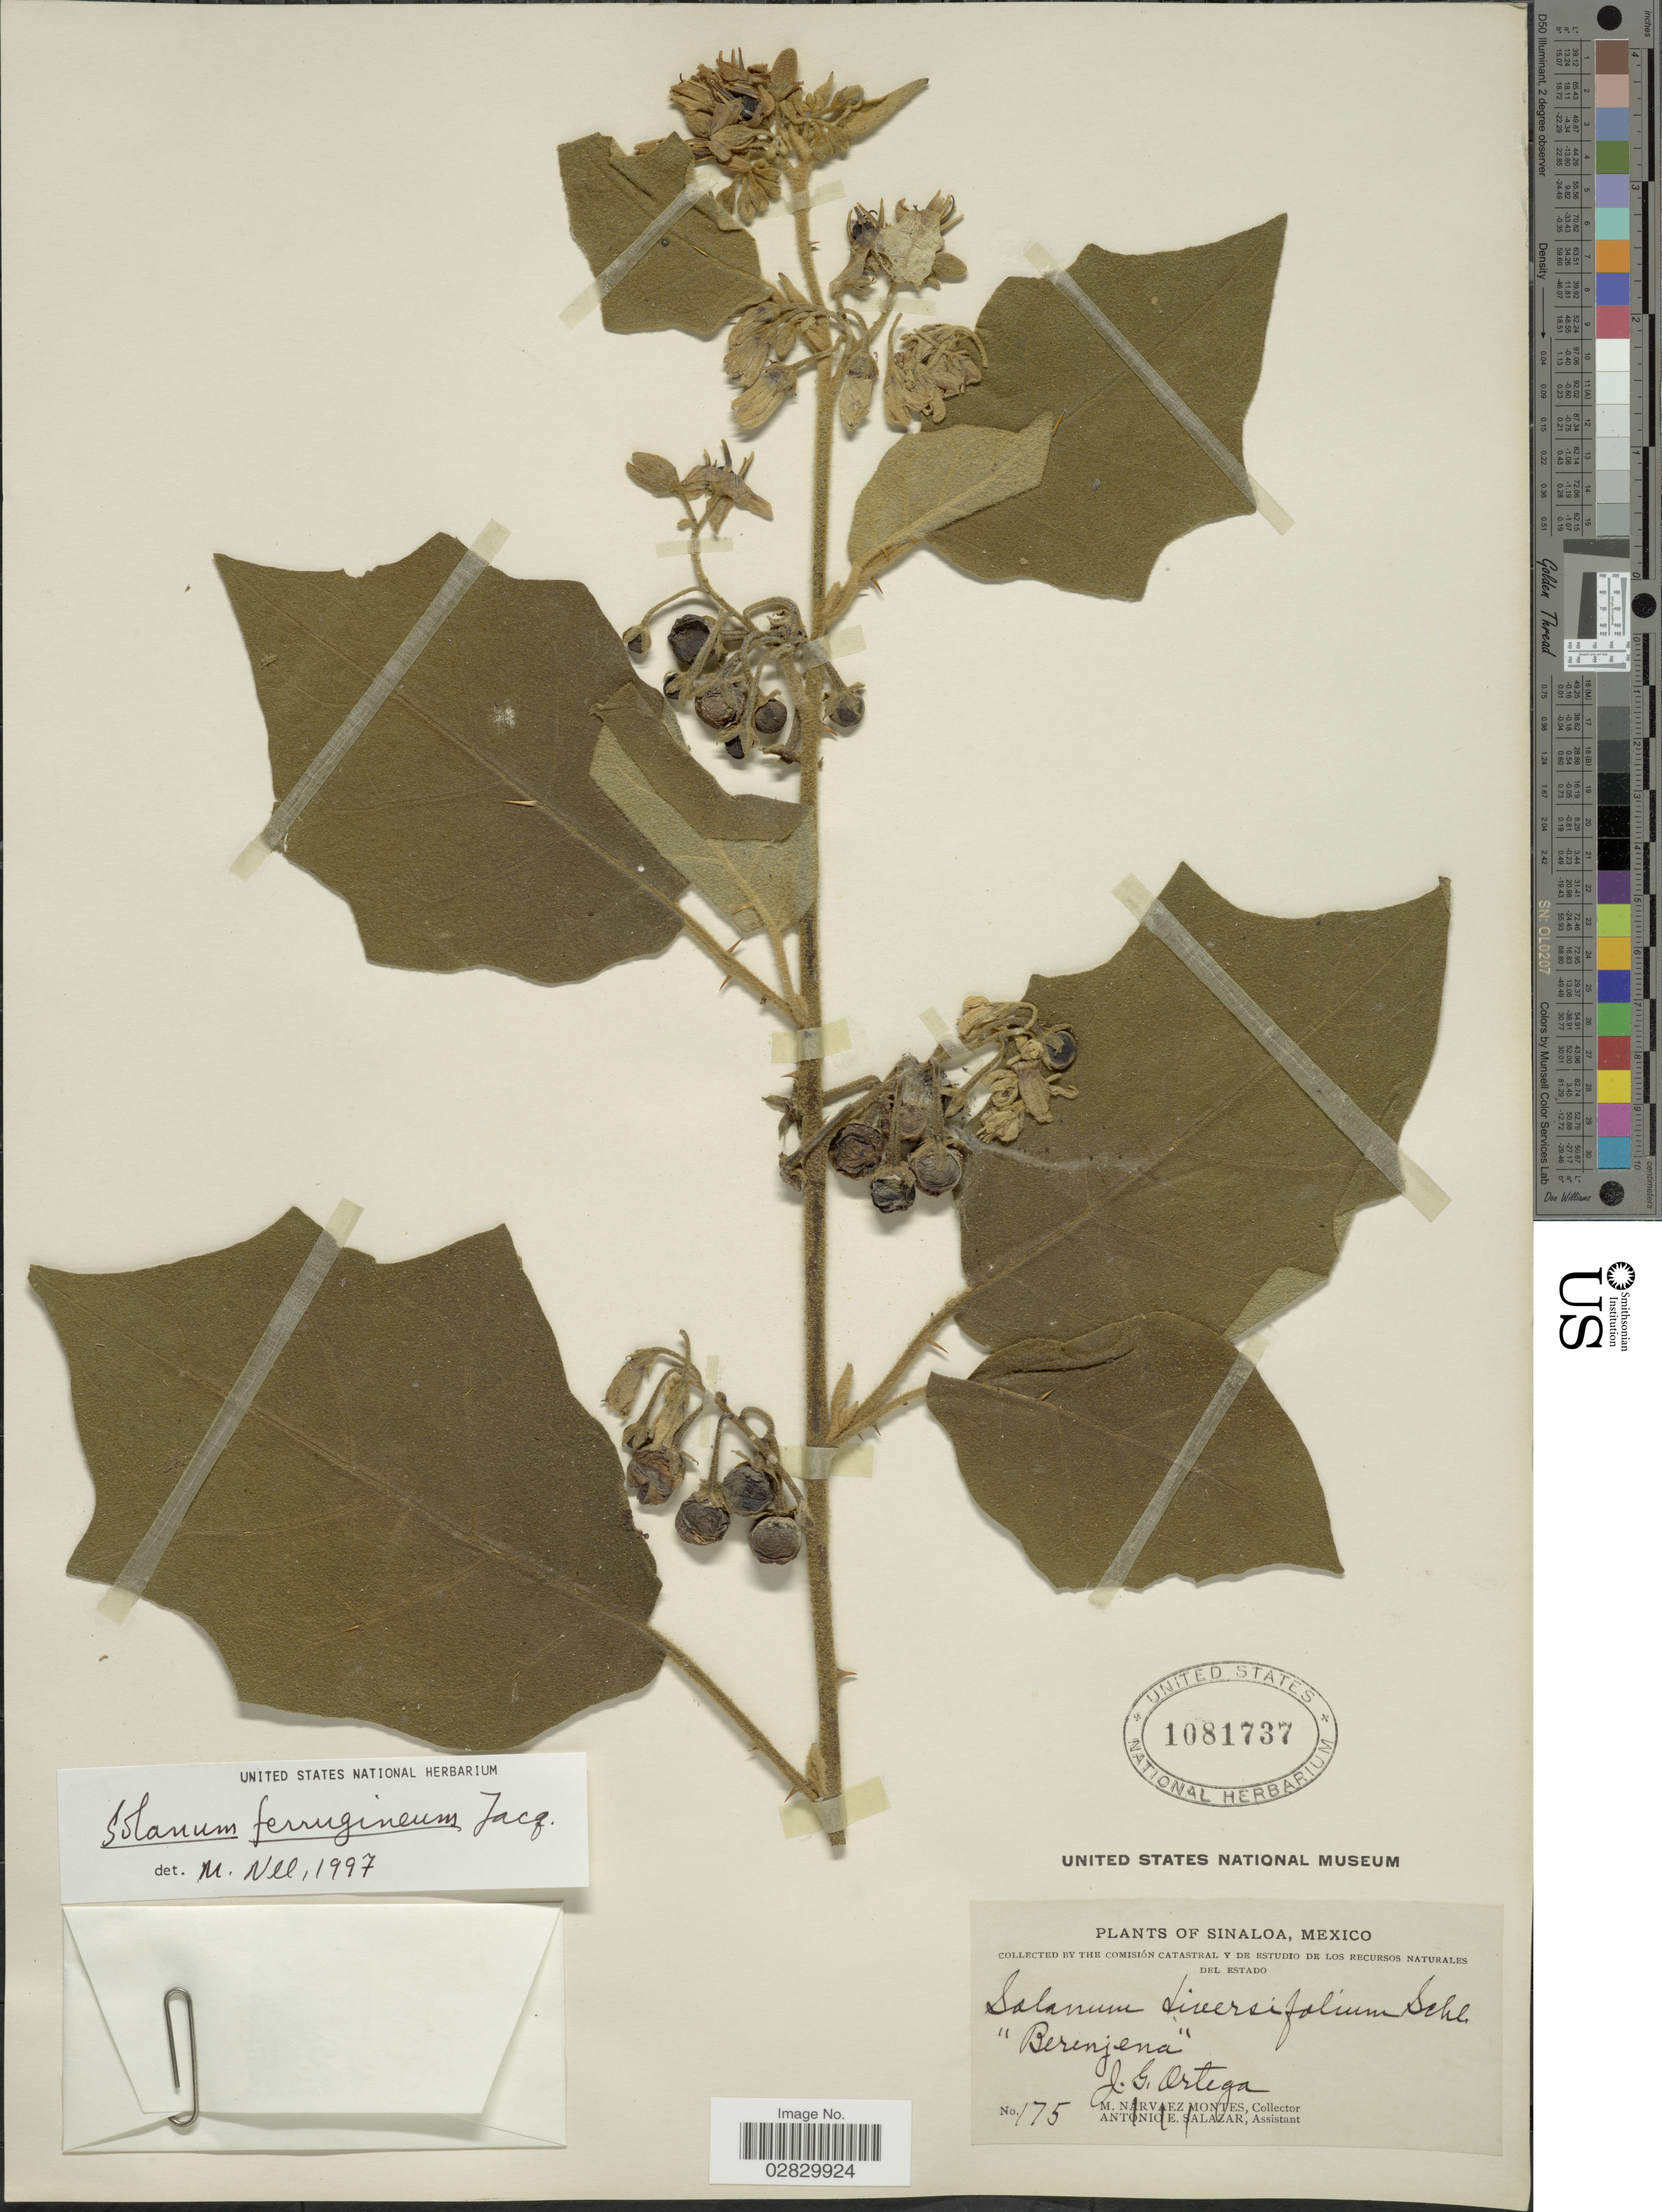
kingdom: Plantae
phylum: Tracheophyta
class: Magnoliopsida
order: Solanales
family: Solanaceae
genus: Solanum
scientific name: Solanum ferrugineum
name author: Jacq.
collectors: J. Ortega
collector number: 175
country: Mexico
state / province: Sinaloa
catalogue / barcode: US 1081737